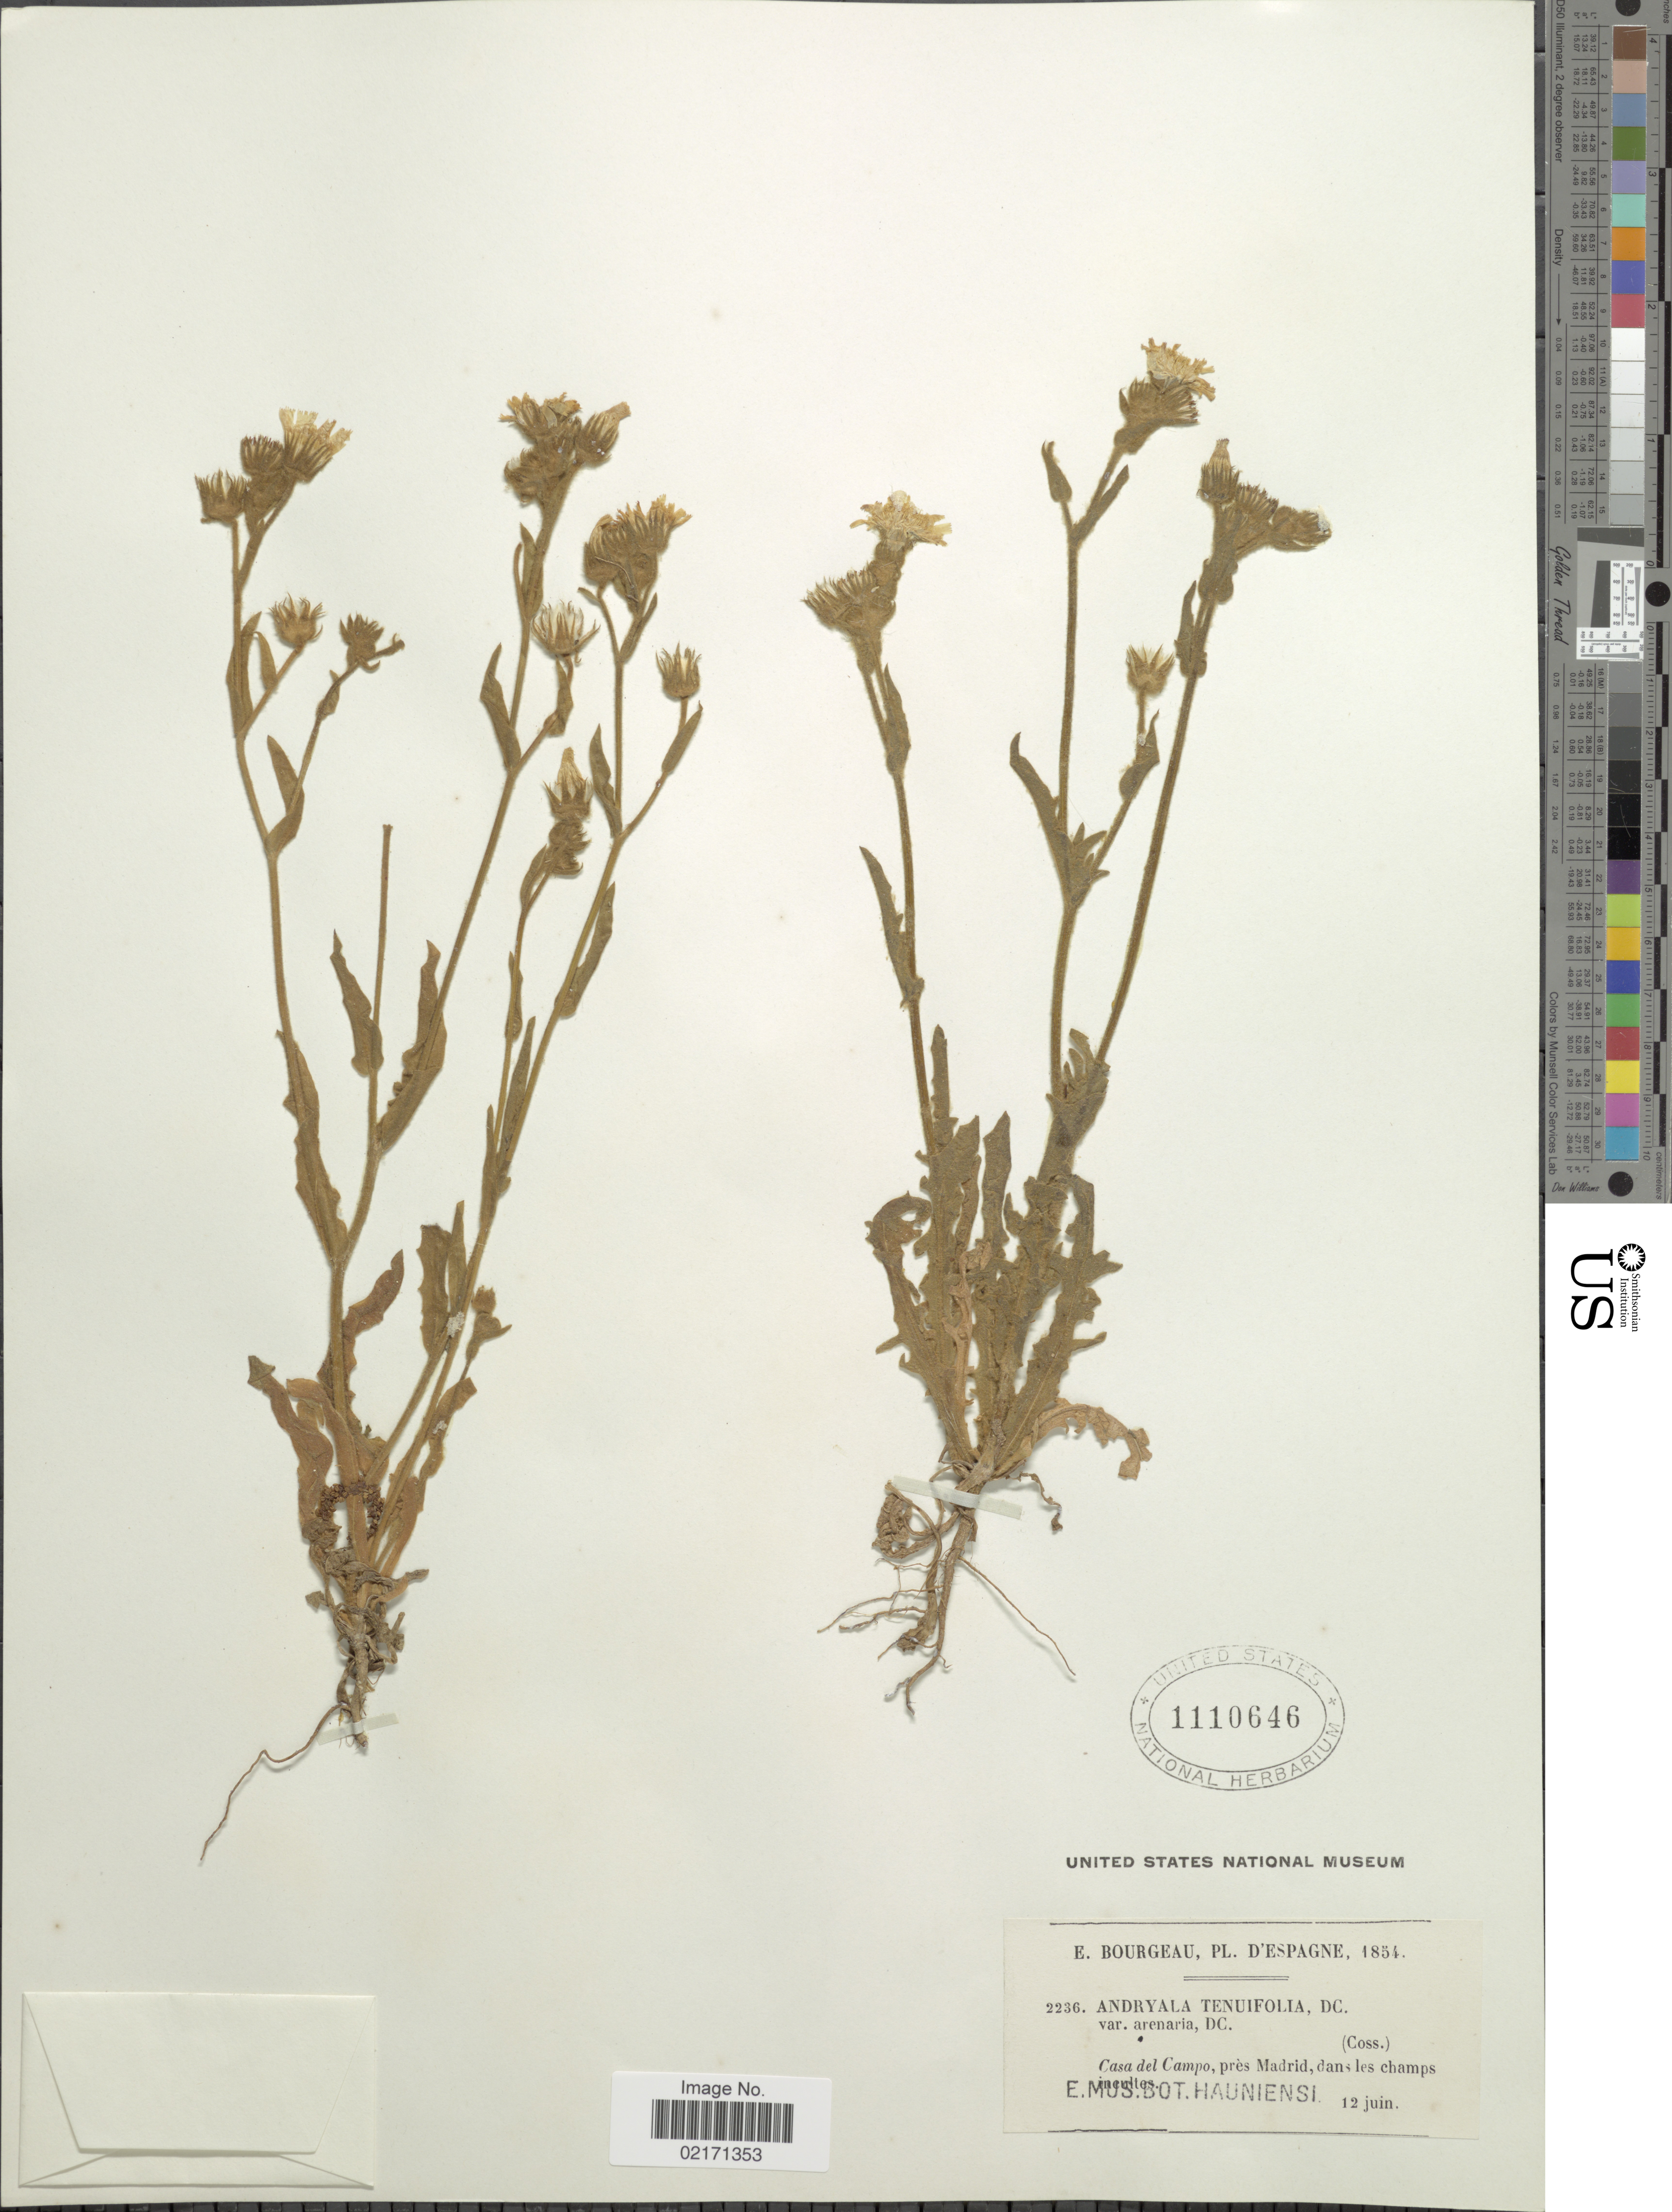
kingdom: Plantae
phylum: Tracheophyta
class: Magnoliopsida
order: Asterales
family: Asteraceae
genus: Andryala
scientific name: Andryala tenuifolia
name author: (Tineo) DC.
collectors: E. Bourgeau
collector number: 2236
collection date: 1854-06-12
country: Spain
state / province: Madrid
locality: Casa del Campo, pres Madrid, dans les champs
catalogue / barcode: US 1110646